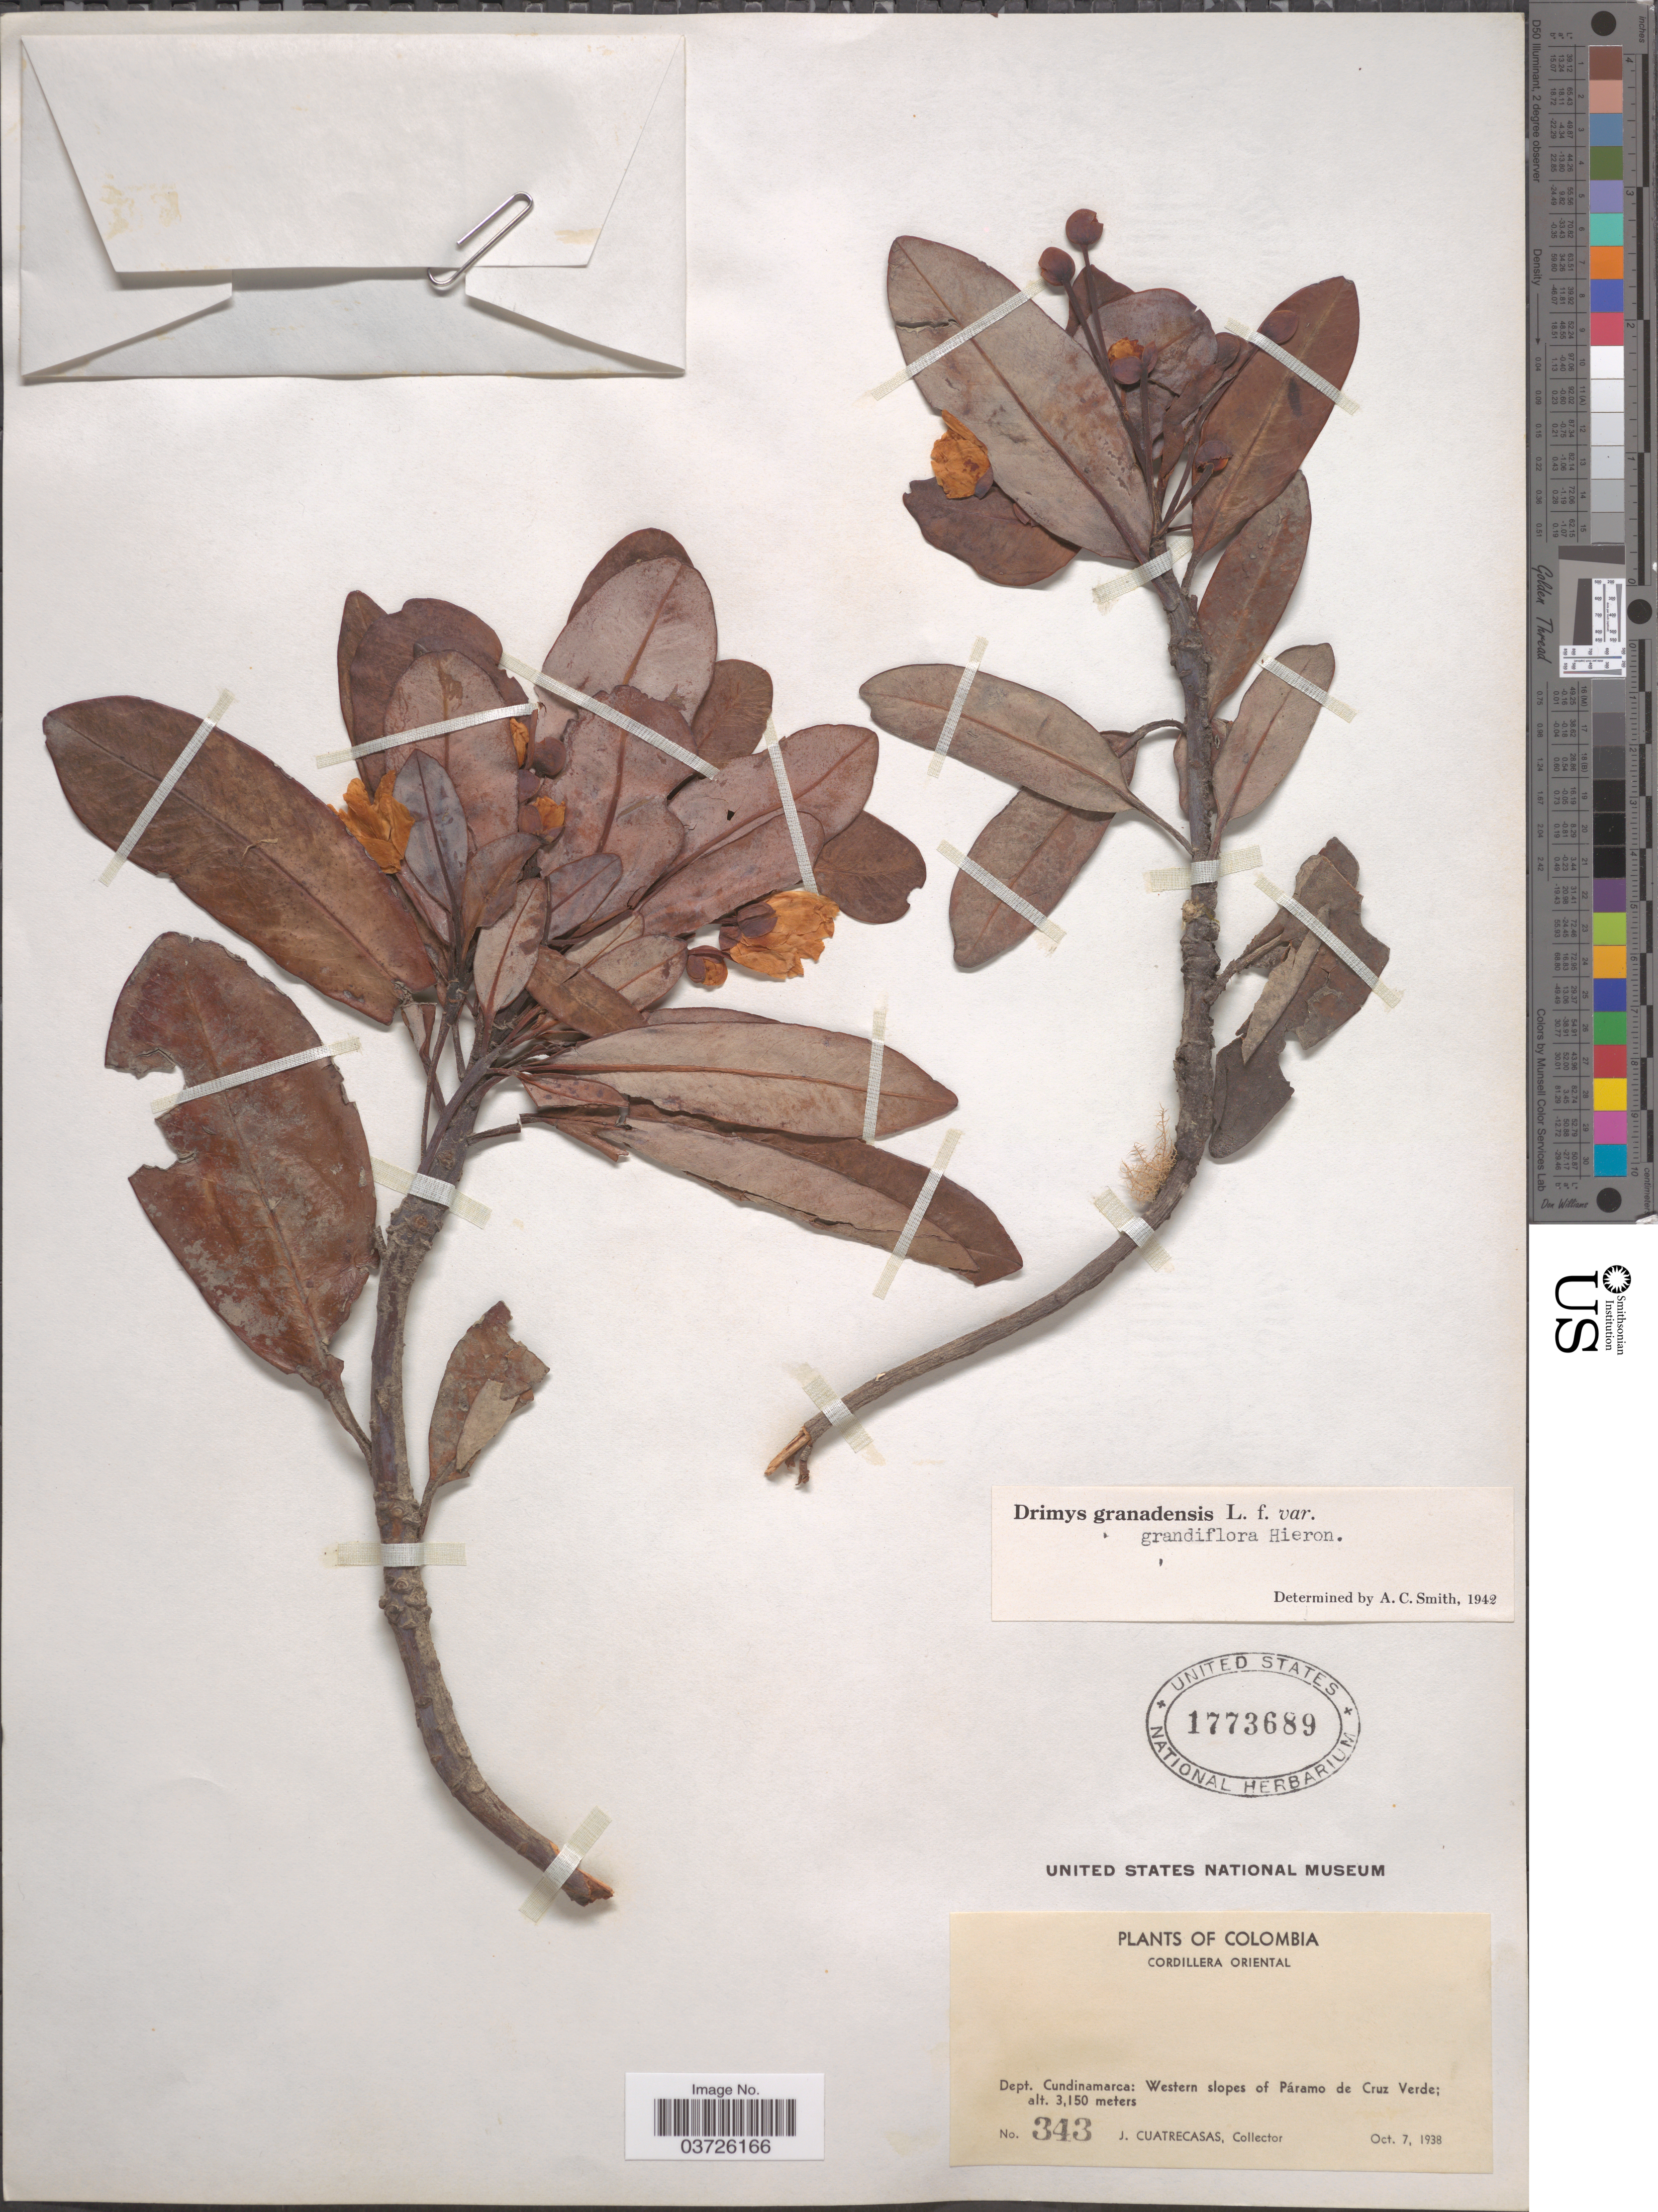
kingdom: Plantae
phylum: Tracheophyta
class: Magnoliopsida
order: Canellales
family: Winteraceae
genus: Drimys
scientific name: Drimys granadensis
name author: L. f.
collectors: J. Cuatrecasas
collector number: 343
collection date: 1938-10-07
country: Colombia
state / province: Cundinamarca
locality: Cordillera Oriental. Dept. Cundinamarca: Western slopes of Páramo de Cruz Verde.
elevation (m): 3150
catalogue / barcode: US 1773689